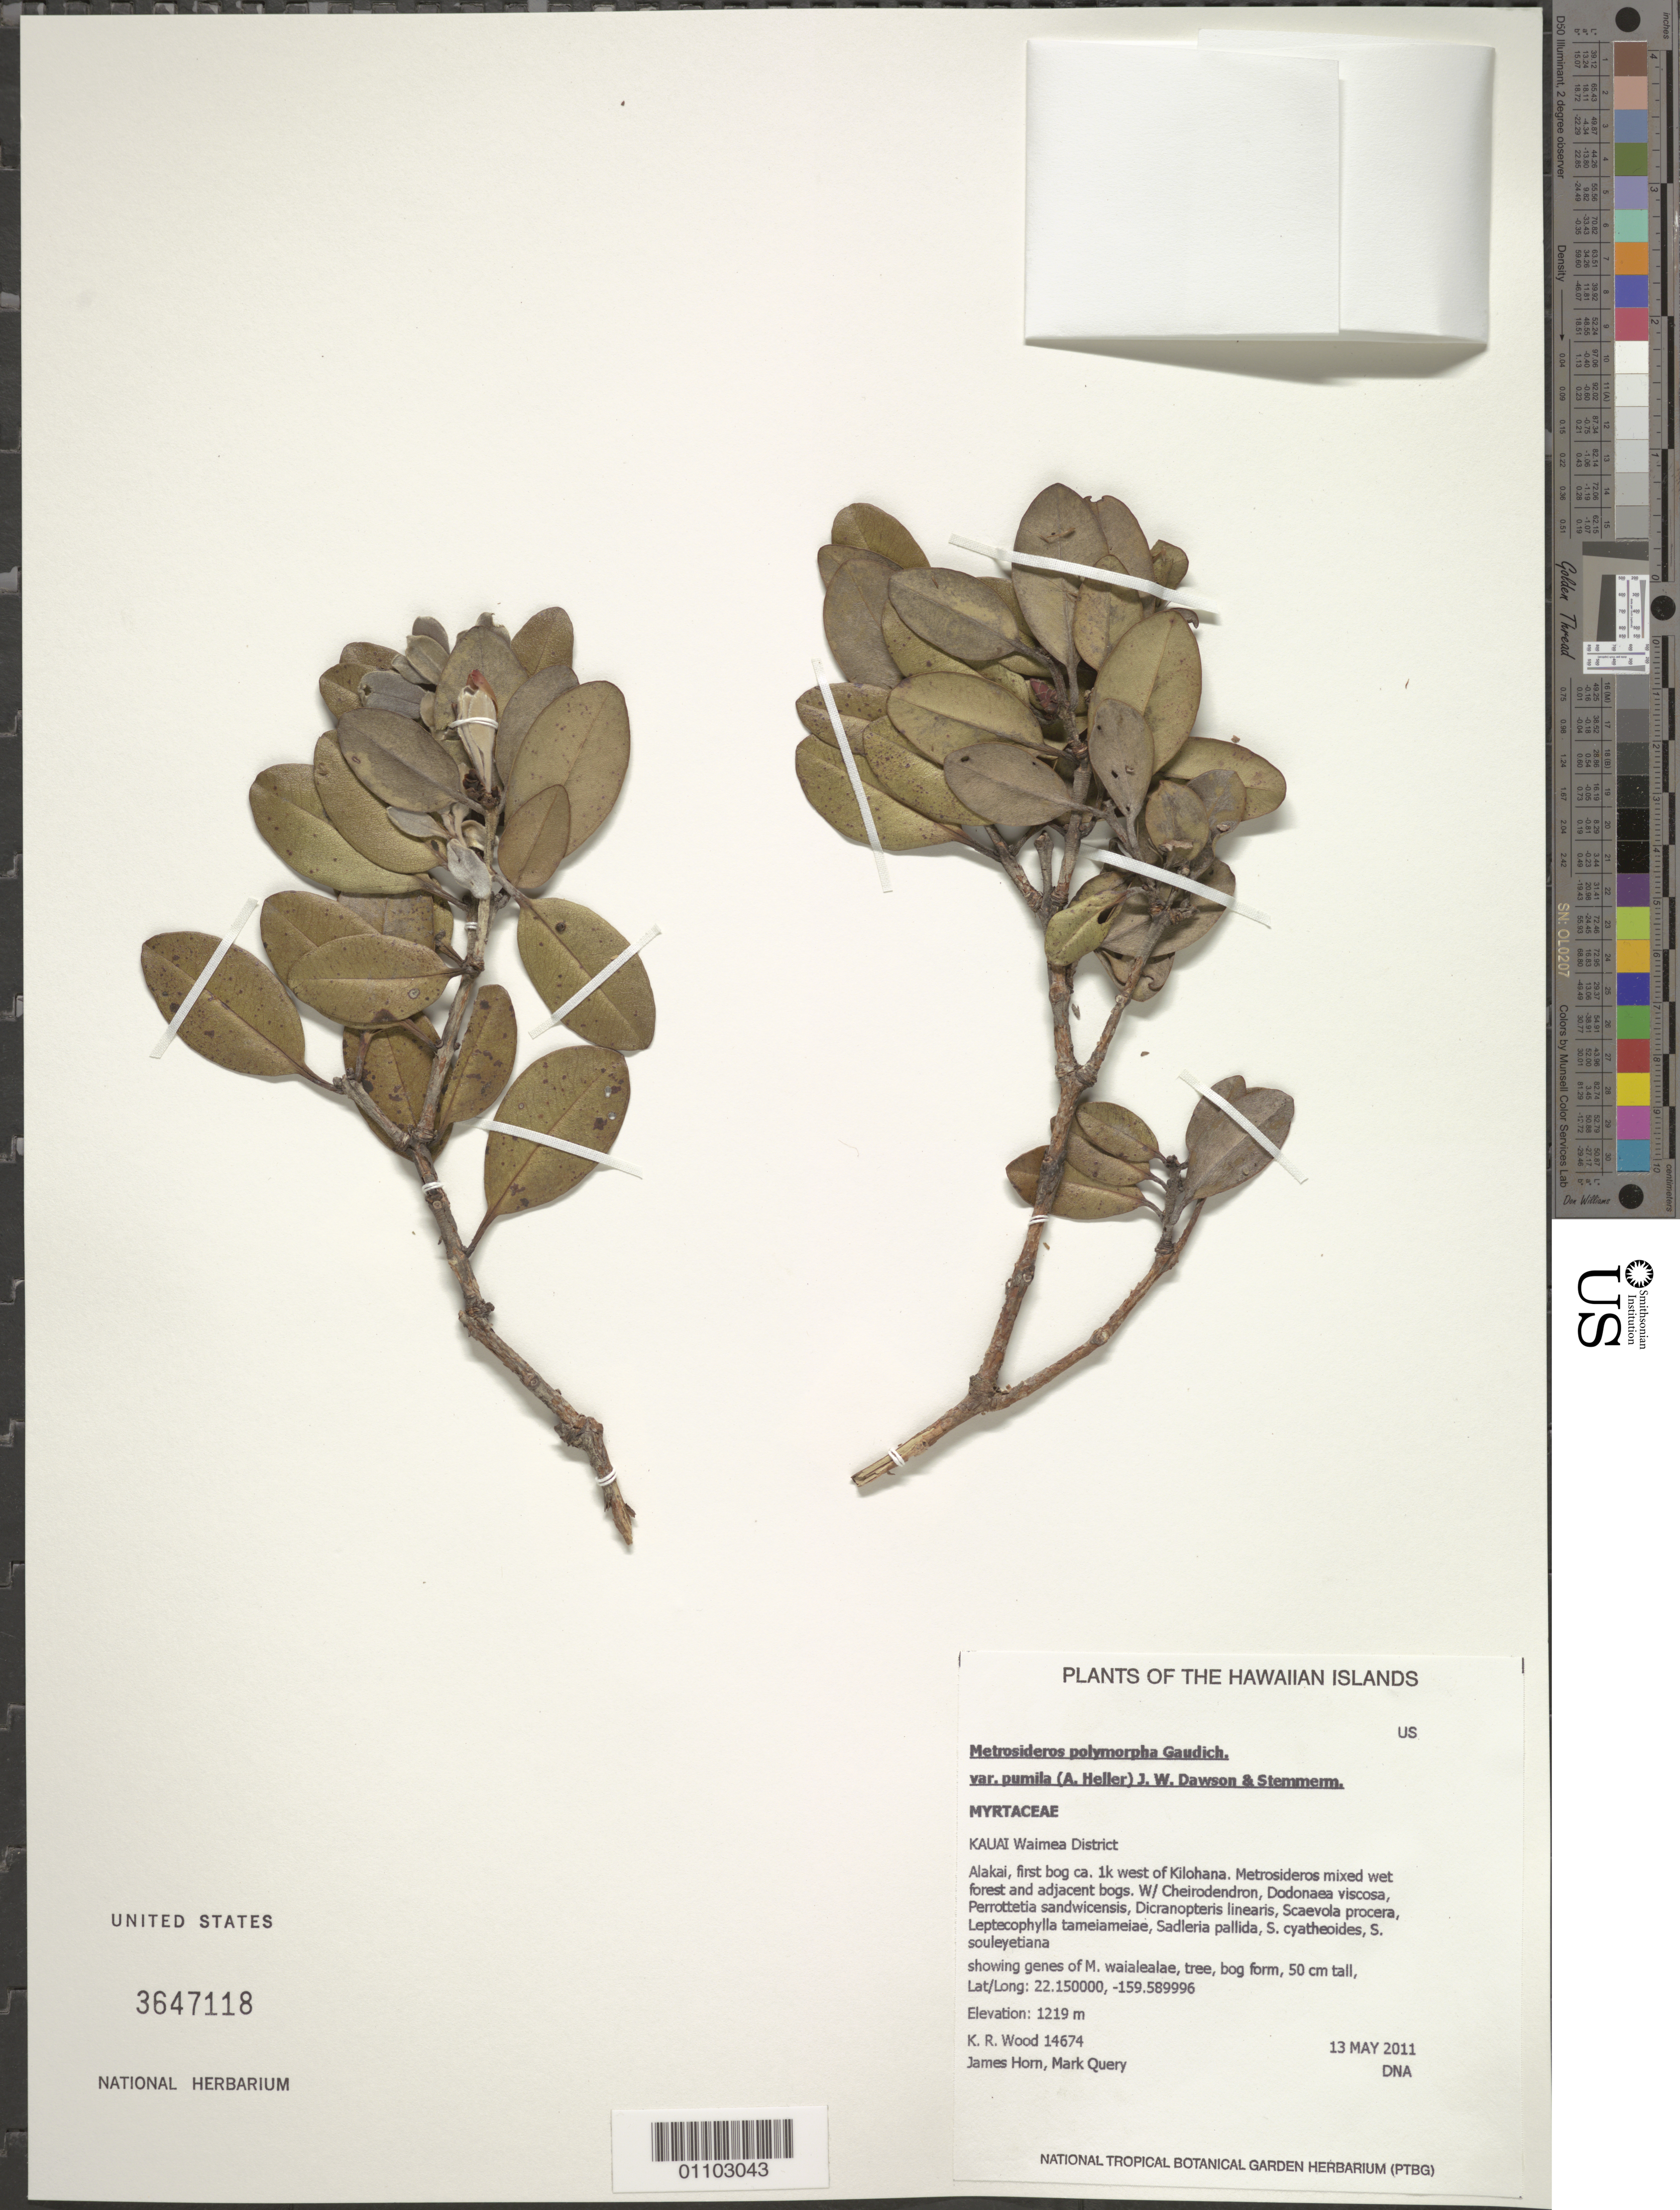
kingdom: Plantae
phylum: Tracheophyta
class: Magnoliopsida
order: Myrtales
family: Myrtaceae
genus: Metrosideros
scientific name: Metrosideros polymorpha var. pumila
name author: (A. Heller) J.W. Dawson & Stemmerm.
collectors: K. R. Wood, J. Horn & M. Query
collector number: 14674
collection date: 2011-05-13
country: United States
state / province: Hawaii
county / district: Kauai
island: Kaua'i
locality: Waimea District, Alakai, first bog ca. 1k west of Kilohana.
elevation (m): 1219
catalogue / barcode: US 3647118